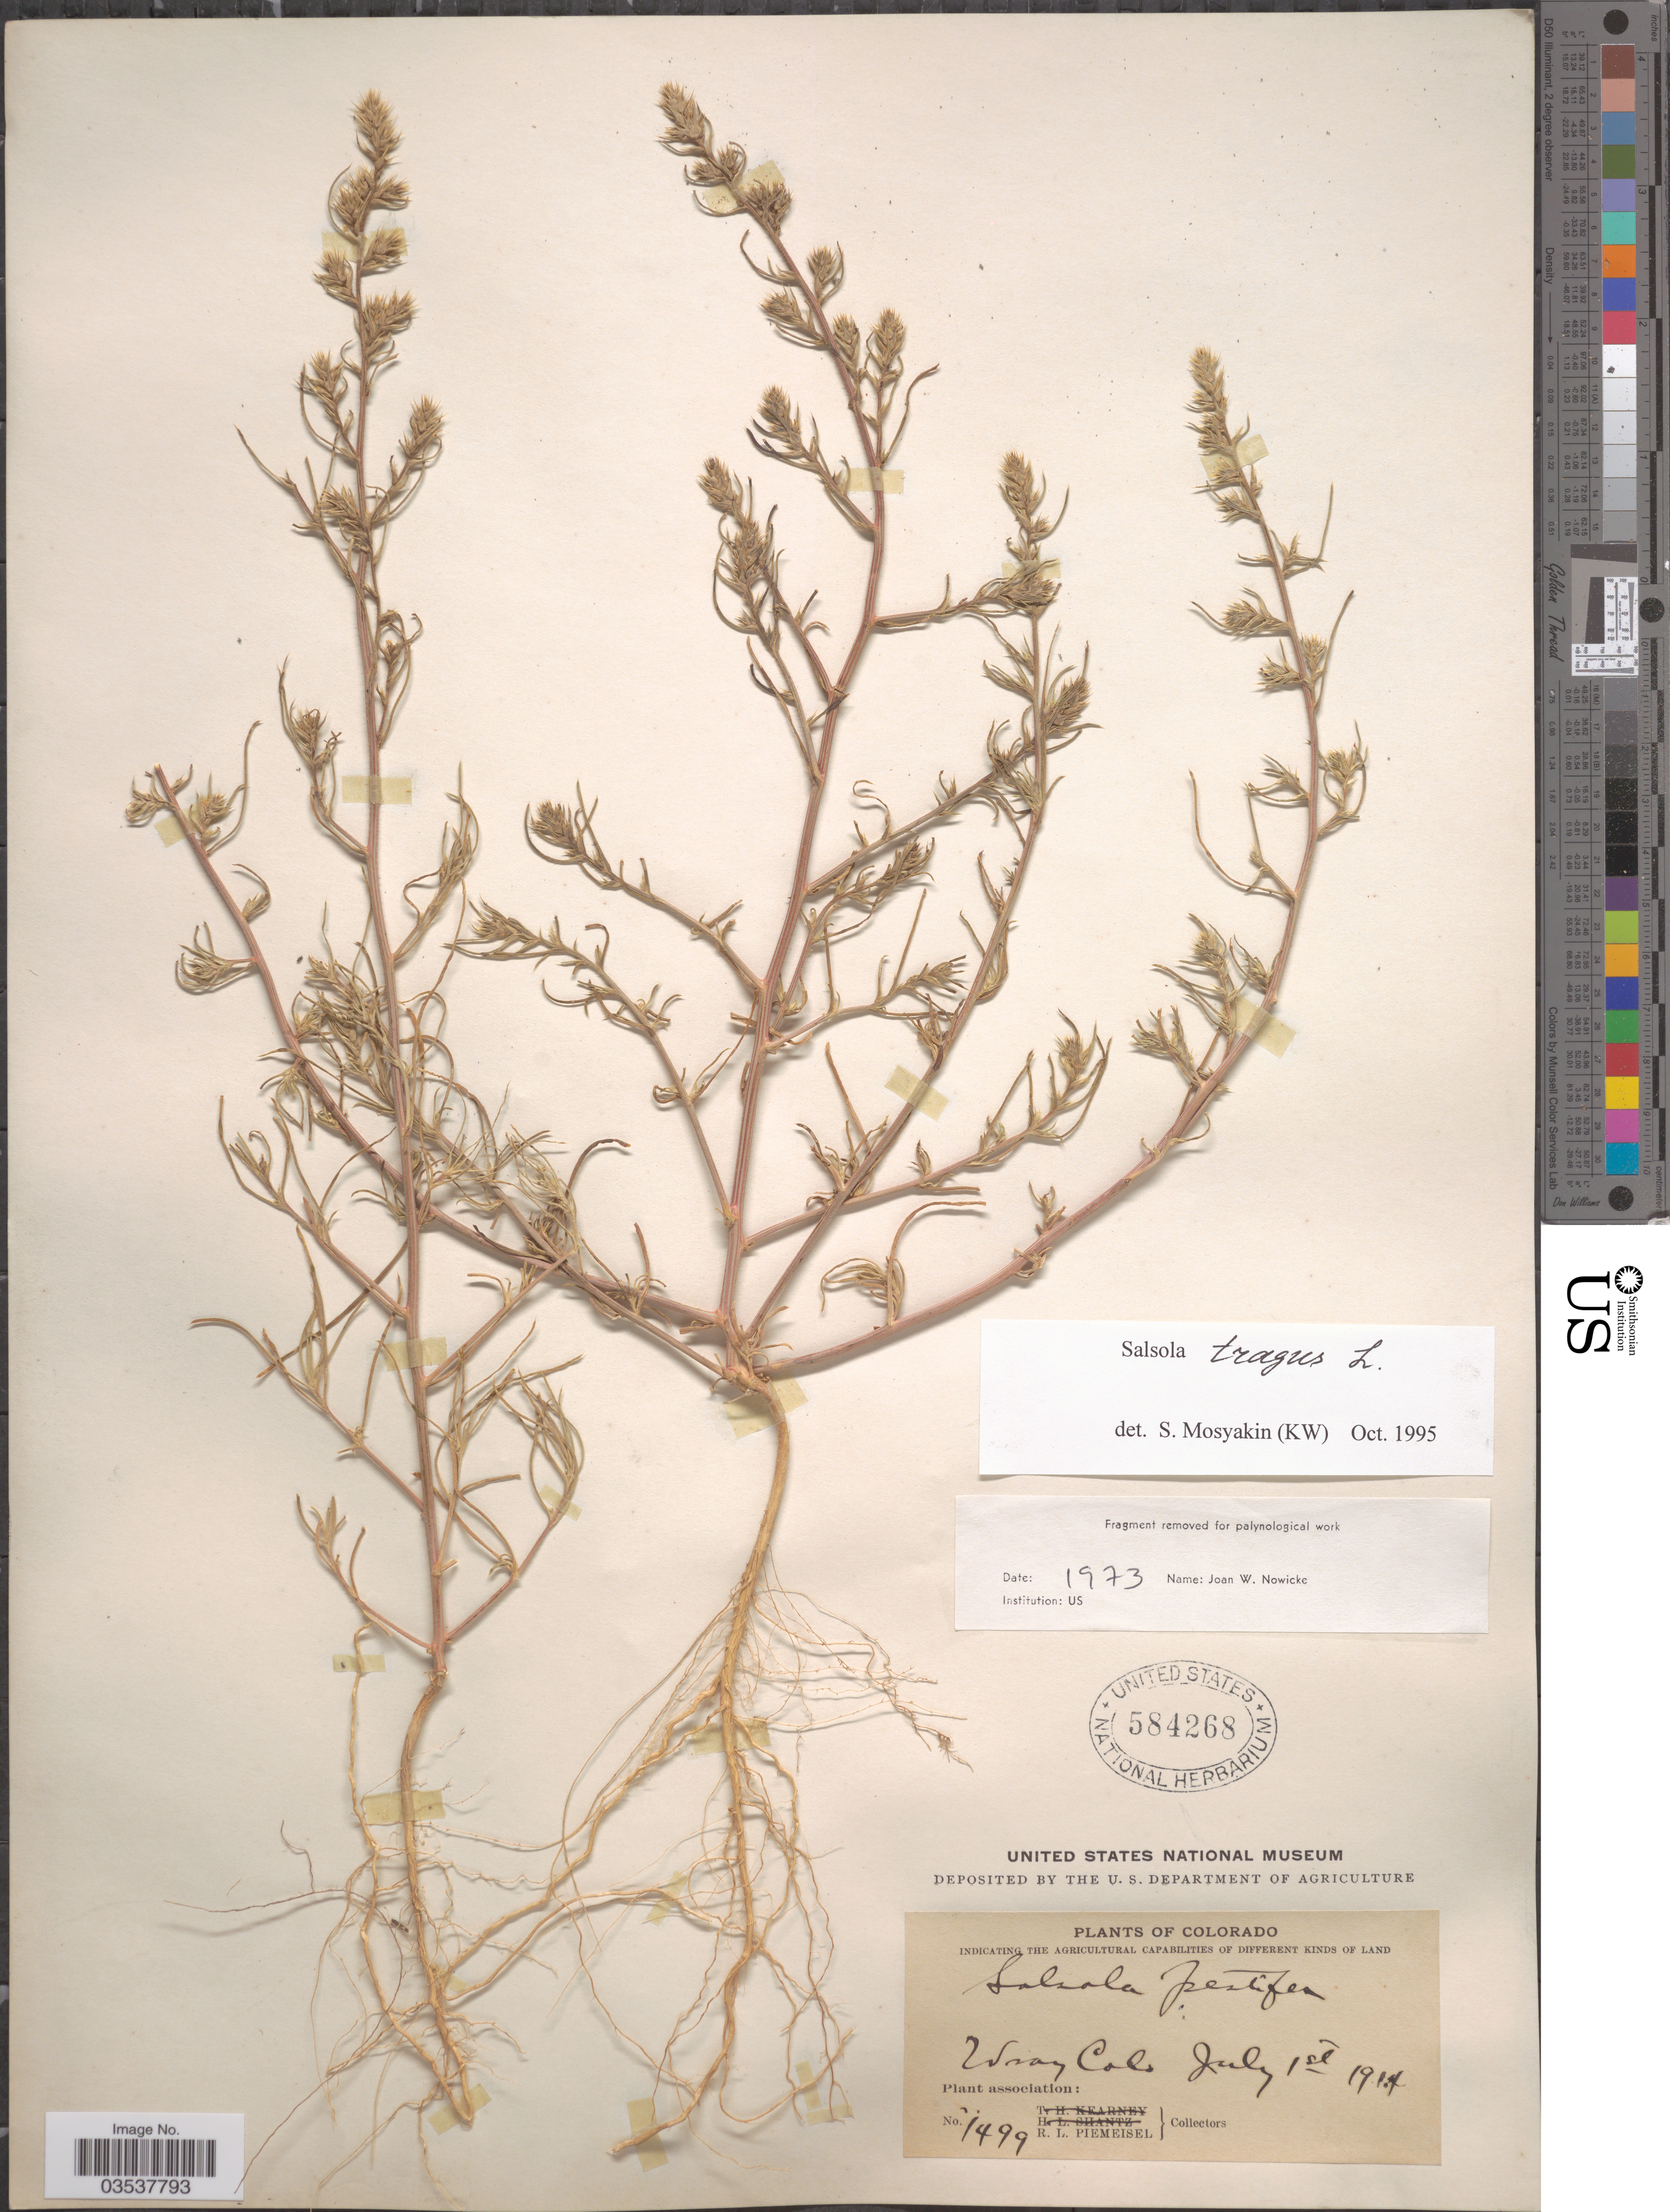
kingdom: Plantae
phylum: Tracheophyta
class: Magnoliopsida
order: Caryophyllales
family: Amaranthaceae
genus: Salsola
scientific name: Salsola pestifer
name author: A. Nelson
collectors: R. L. Piemeisel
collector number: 1499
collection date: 1914-07-01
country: United States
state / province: Colorado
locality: Wray.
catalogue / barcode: US 584268